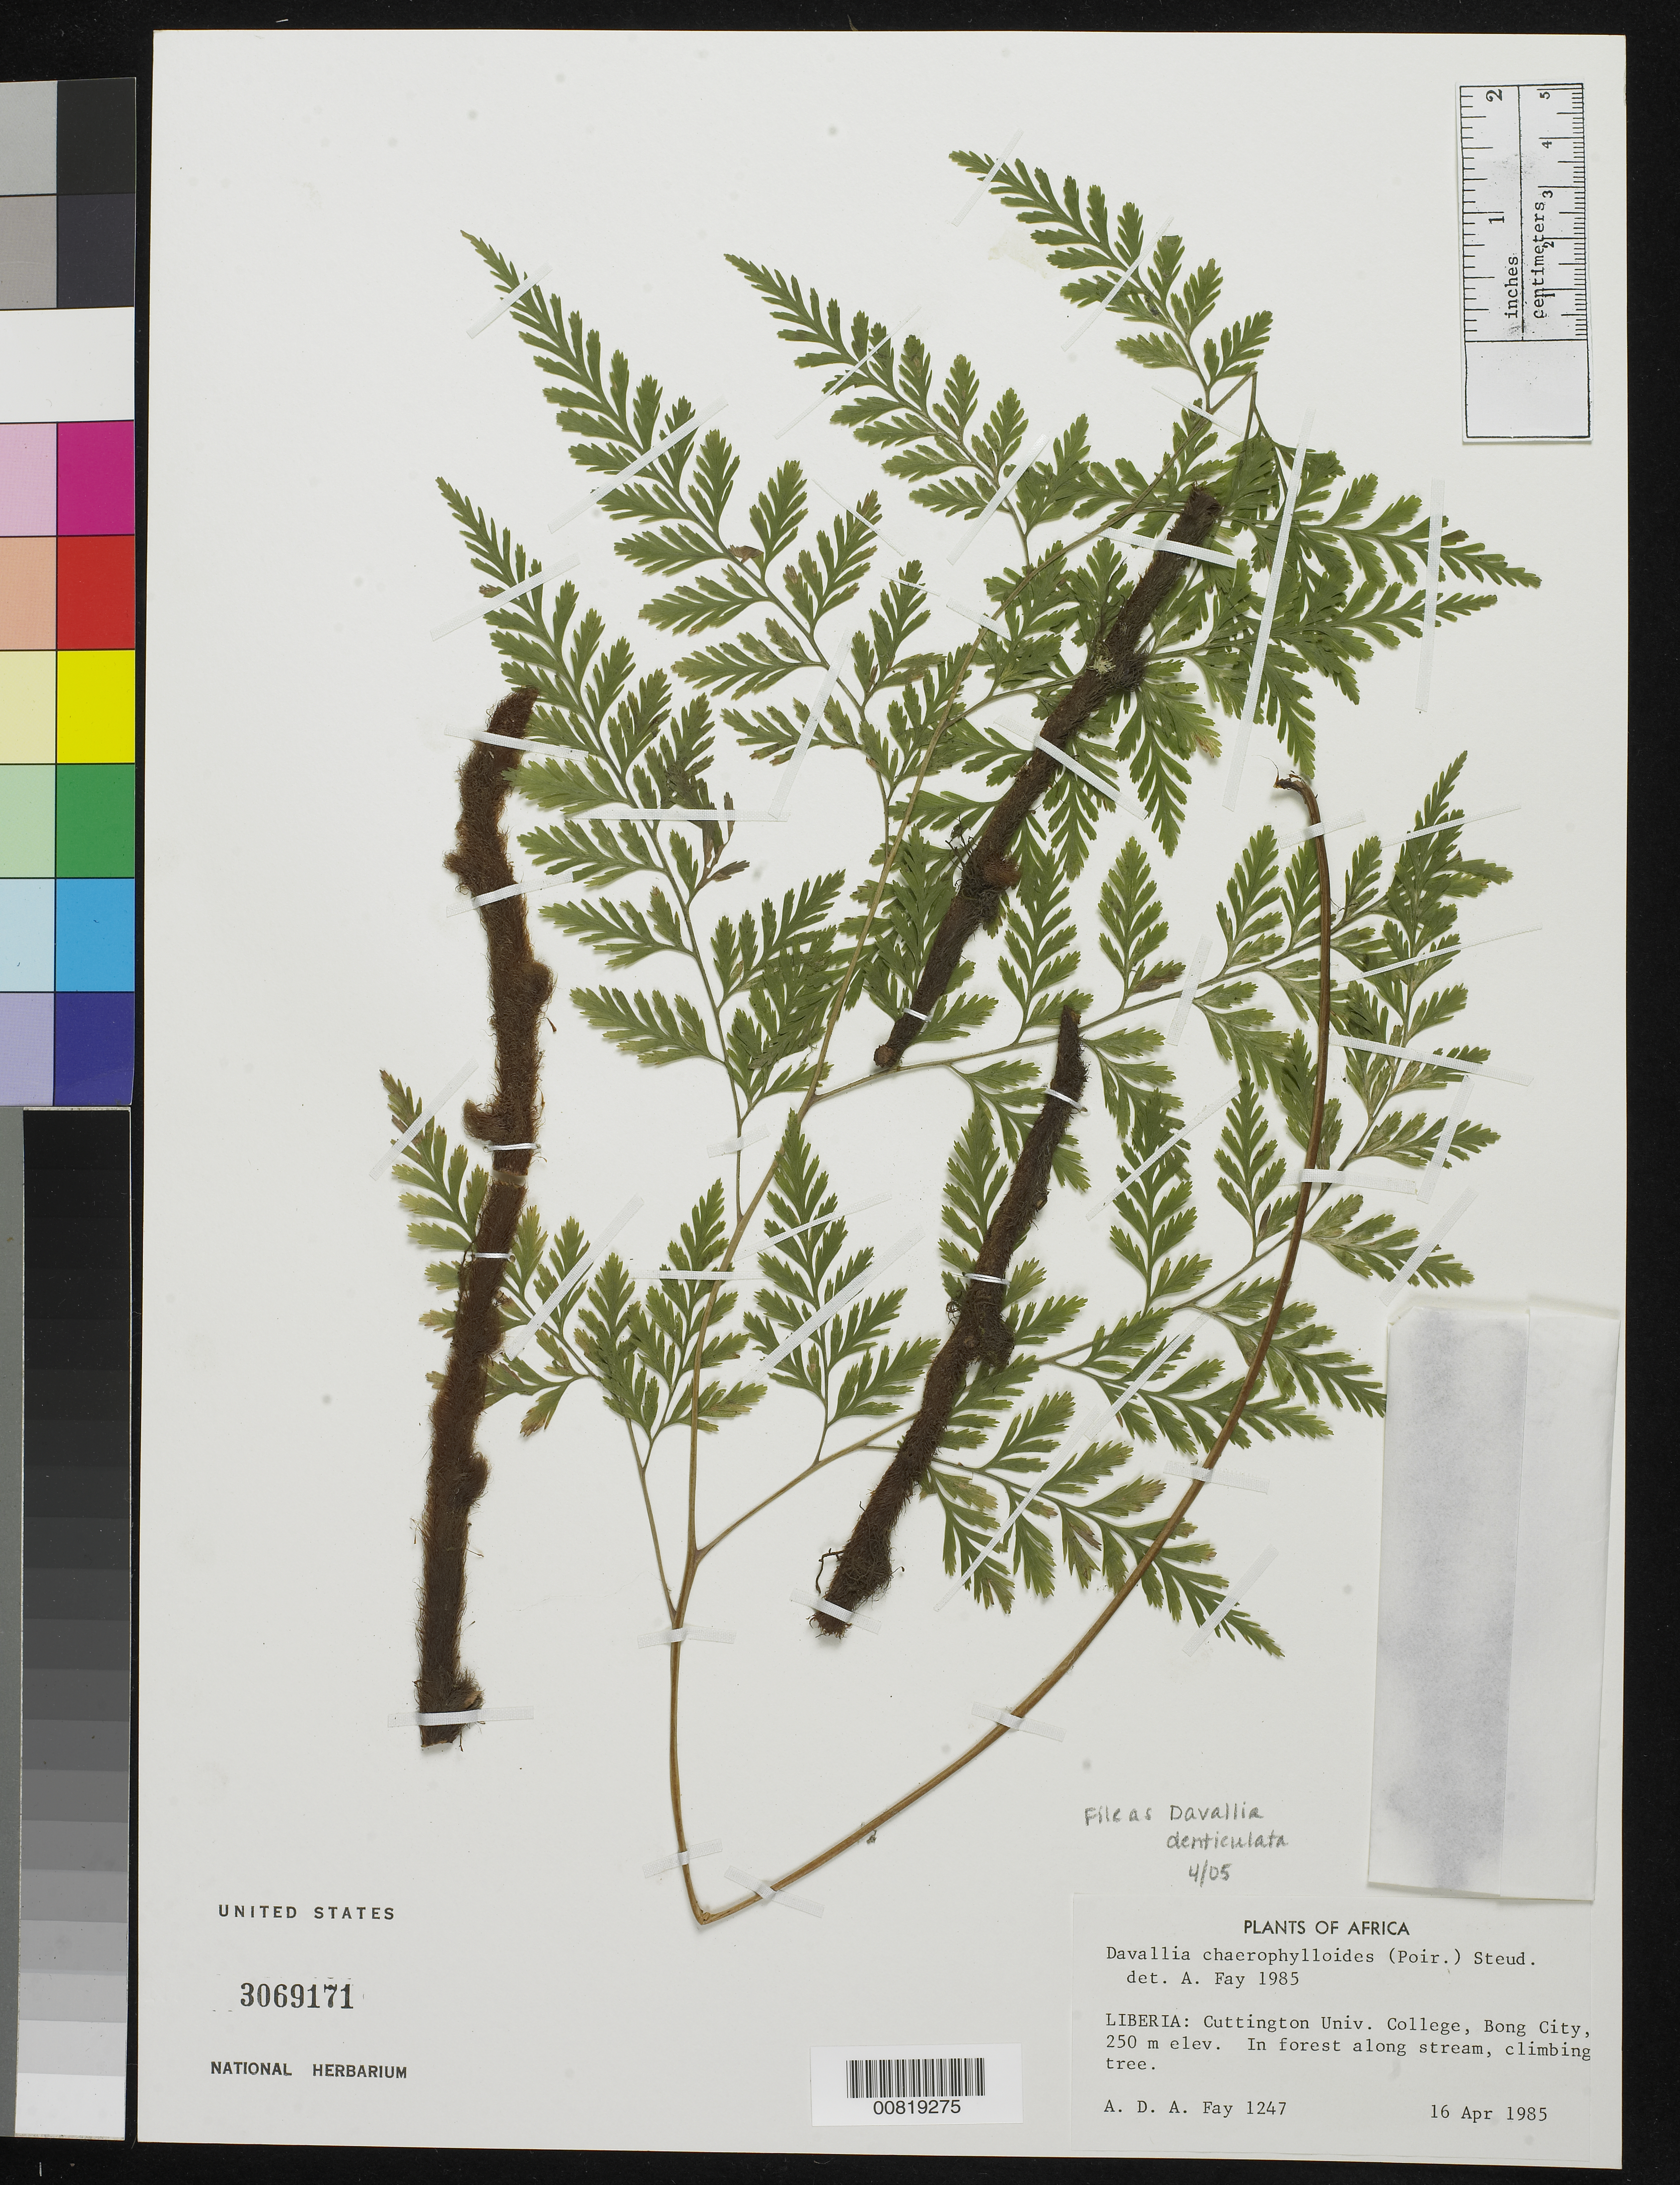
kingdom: Plantae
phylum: Tracheophyta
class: Polypodiopsida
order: Polypodiales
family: Davalliaceae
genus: Wibelia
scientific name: Wibelia denticulata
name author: (Burm. f.) M. Kato & Tsutsumi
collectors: A. Fay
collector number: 1247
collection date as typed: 16 Apr 1985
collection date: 1985-04-16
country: Liberia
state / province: Bong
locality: Bong City, Cuttington University College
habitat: Forest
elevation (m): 250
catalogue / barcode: US 3069171